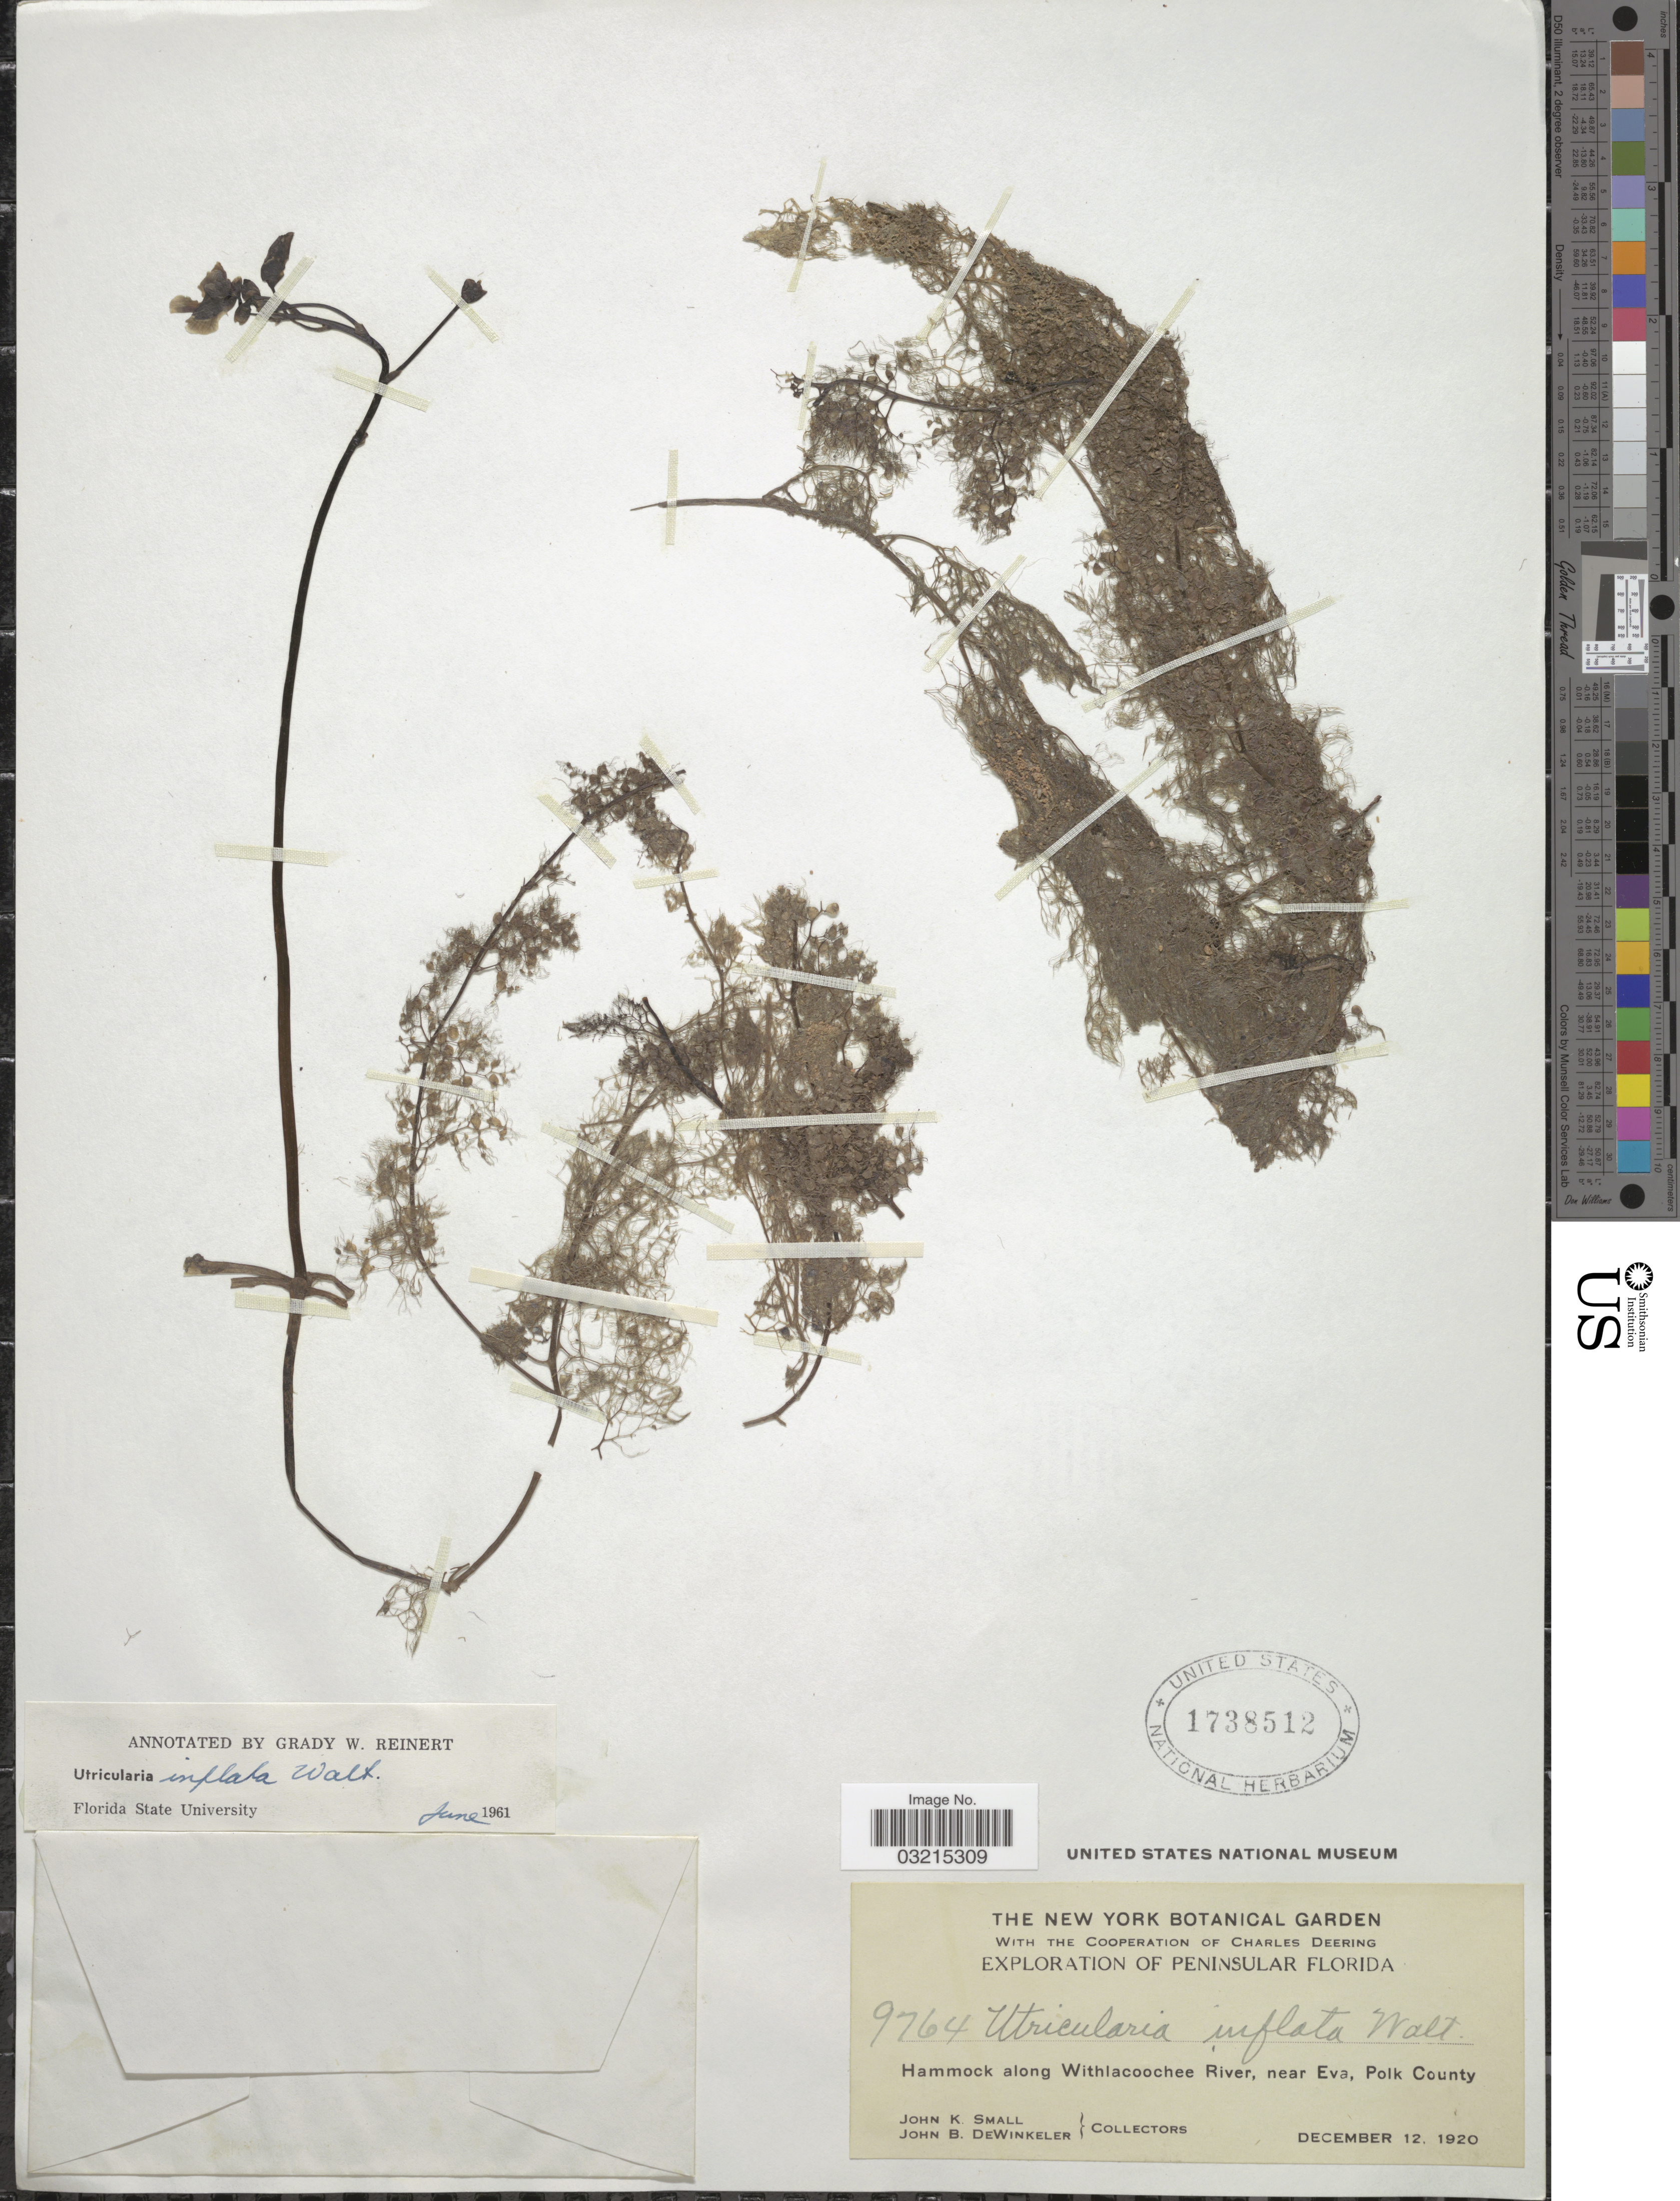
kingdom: Plantae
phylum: Tracheophyta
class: Magnoliopsida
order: Lamiales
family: Lentibulariaceae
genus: Utricularia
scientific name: Utricularia inflata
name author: Walter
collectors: J. K. Small & J. B. Dewinkeler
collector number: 9764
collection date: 1920-12-12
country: United States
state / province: Florida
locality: Peninsular Florida. Hammock along Withlacoochee River, near Eva, Polk County.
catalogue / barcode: US 1738512